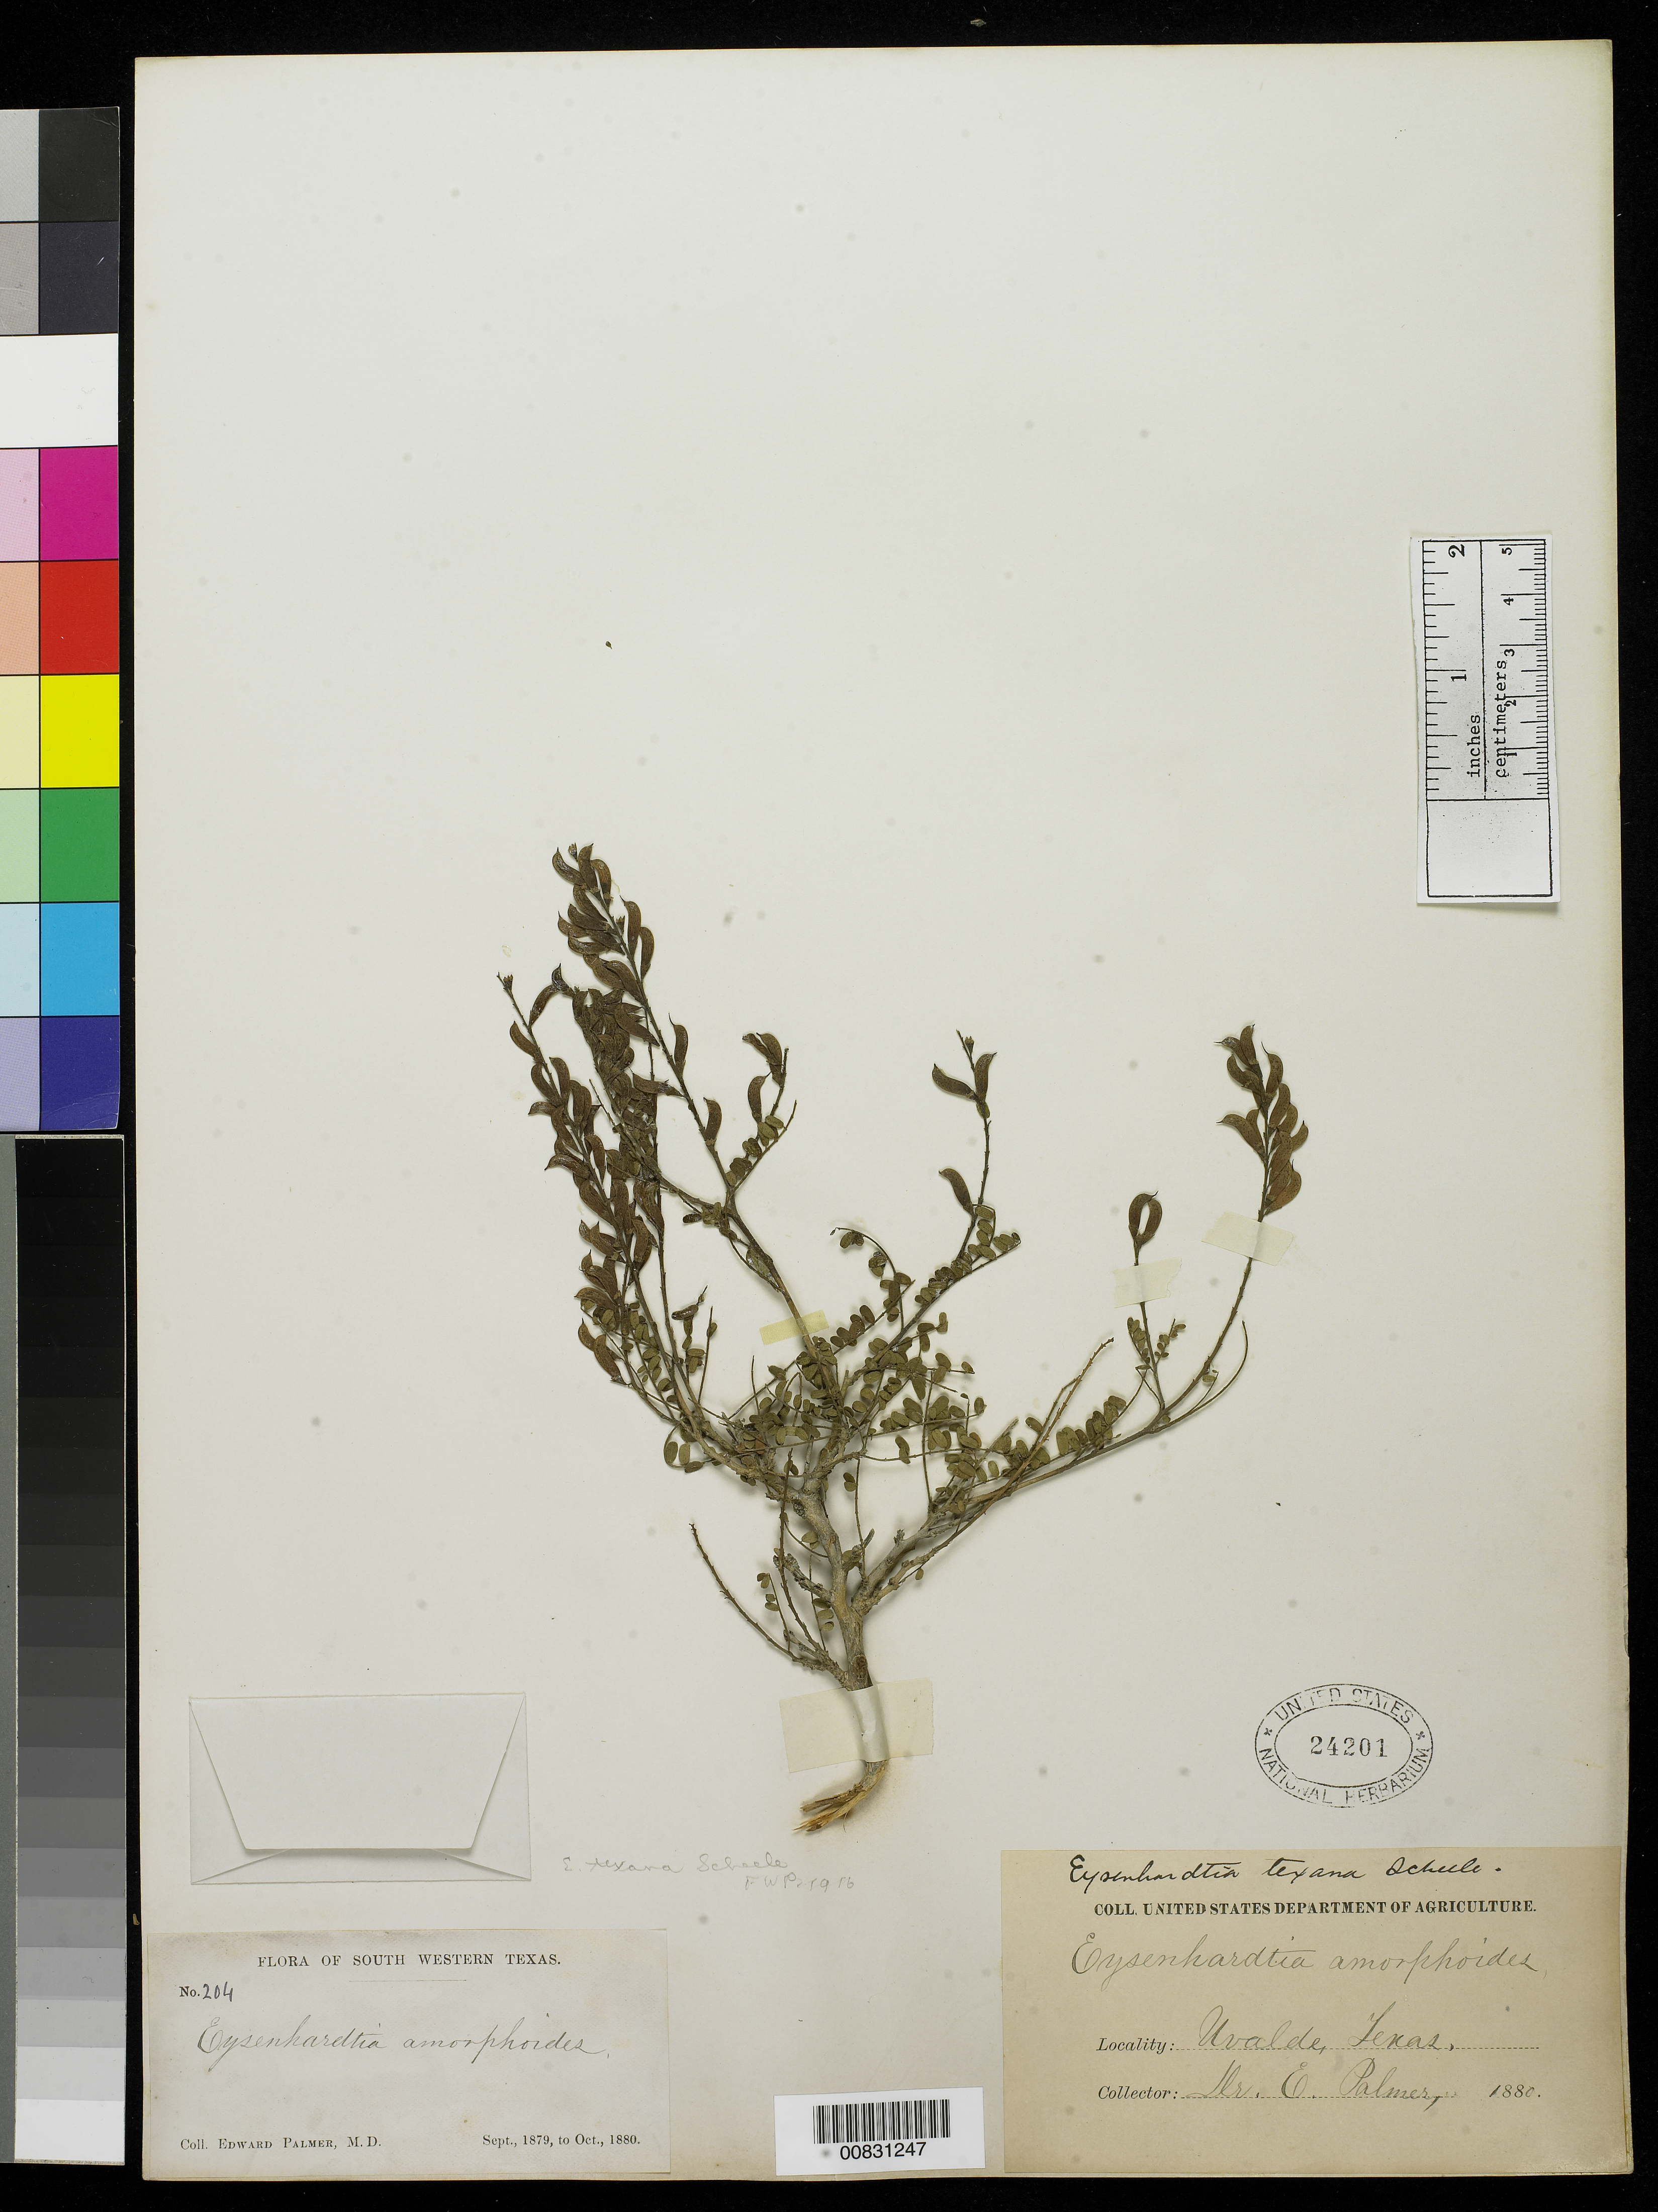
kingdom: Plantae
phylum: Tracheophyta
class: Magnoliopsida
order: Fabales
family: Fabaceae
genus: Eysenhardtia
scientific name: Eysenhardtia texana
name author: Scheele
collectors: E. Palmer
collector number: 204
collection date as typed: Sep 1879 to -- Oct 1880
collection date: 1879-09/1880-10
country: United States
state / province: Texas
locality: Uvalde, South Western Texas.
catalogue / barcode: US 24201